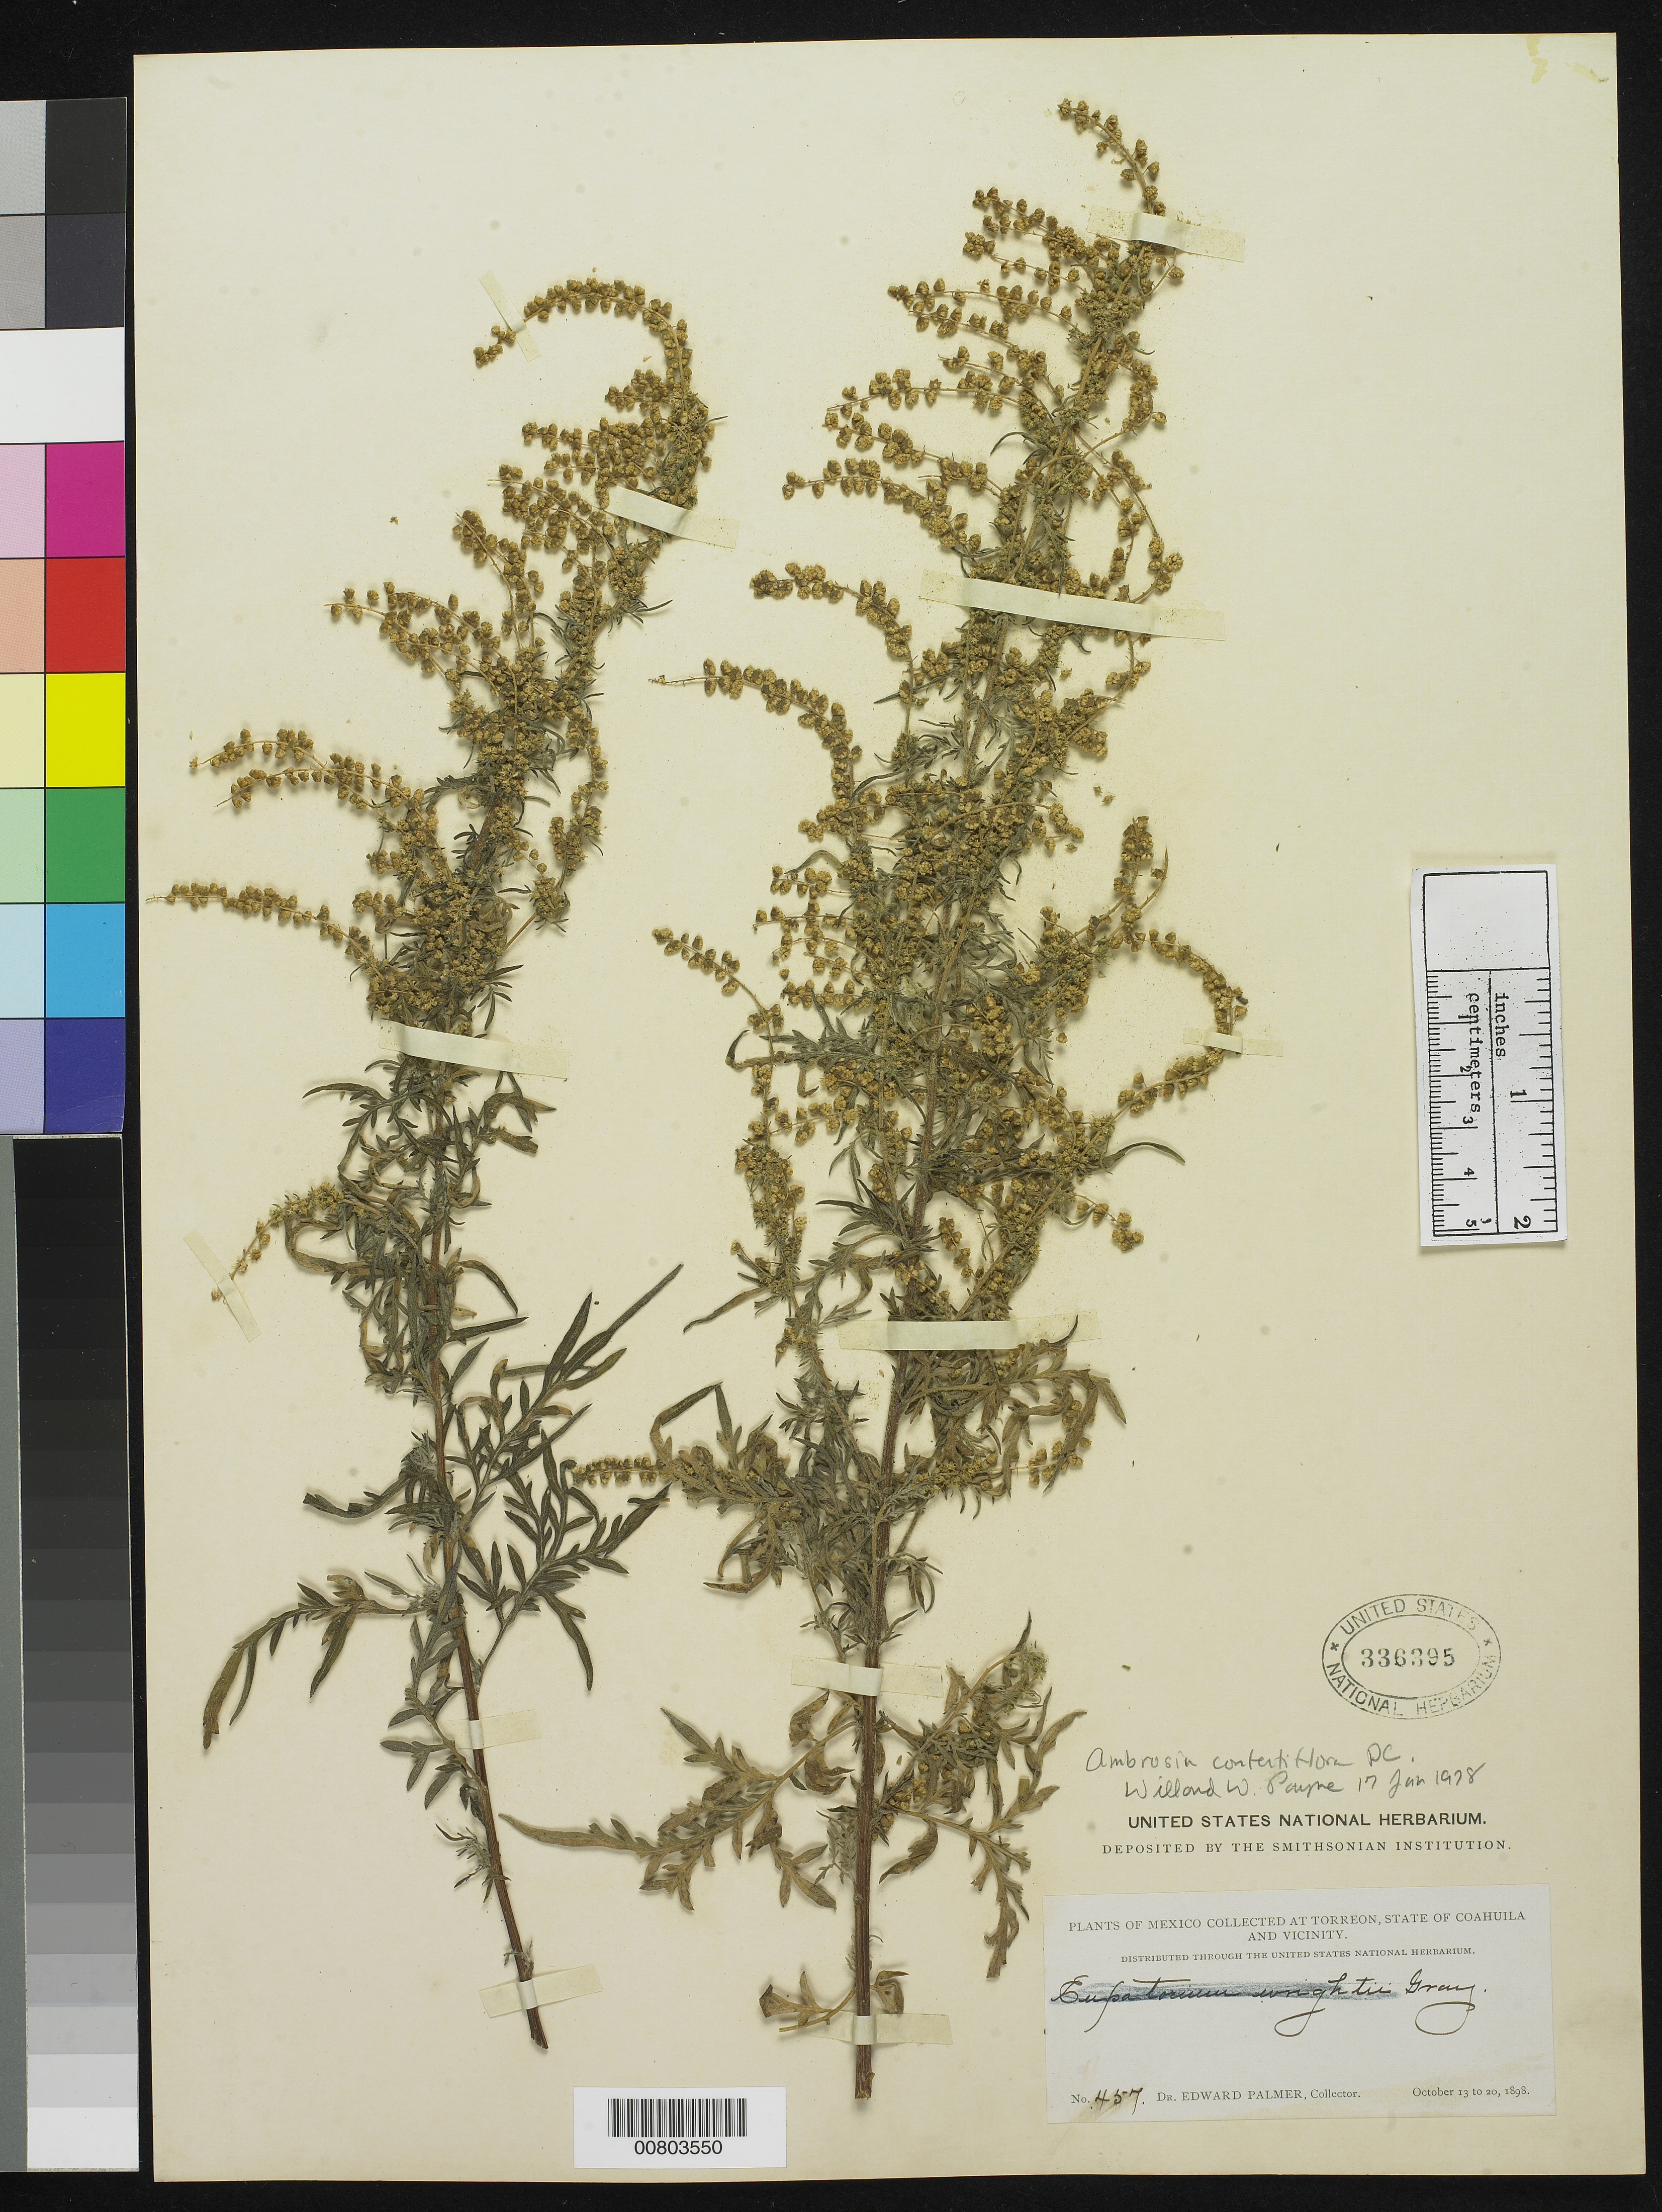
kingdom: Plantae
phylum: Tracheophyta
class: Magnoliopsida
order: Asterales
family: Asteraceae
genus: Ambrosia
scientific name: Ambrosia confertiflora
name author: DC.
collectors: E. Palmer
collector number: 457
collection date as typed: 13 Oct 1898 to 20 Oct 1898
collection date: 1898-10-13/1898-10-20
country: Mexico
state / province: Coahuila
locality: Torreon, Coahuila and vicinity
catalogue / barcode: US 336395